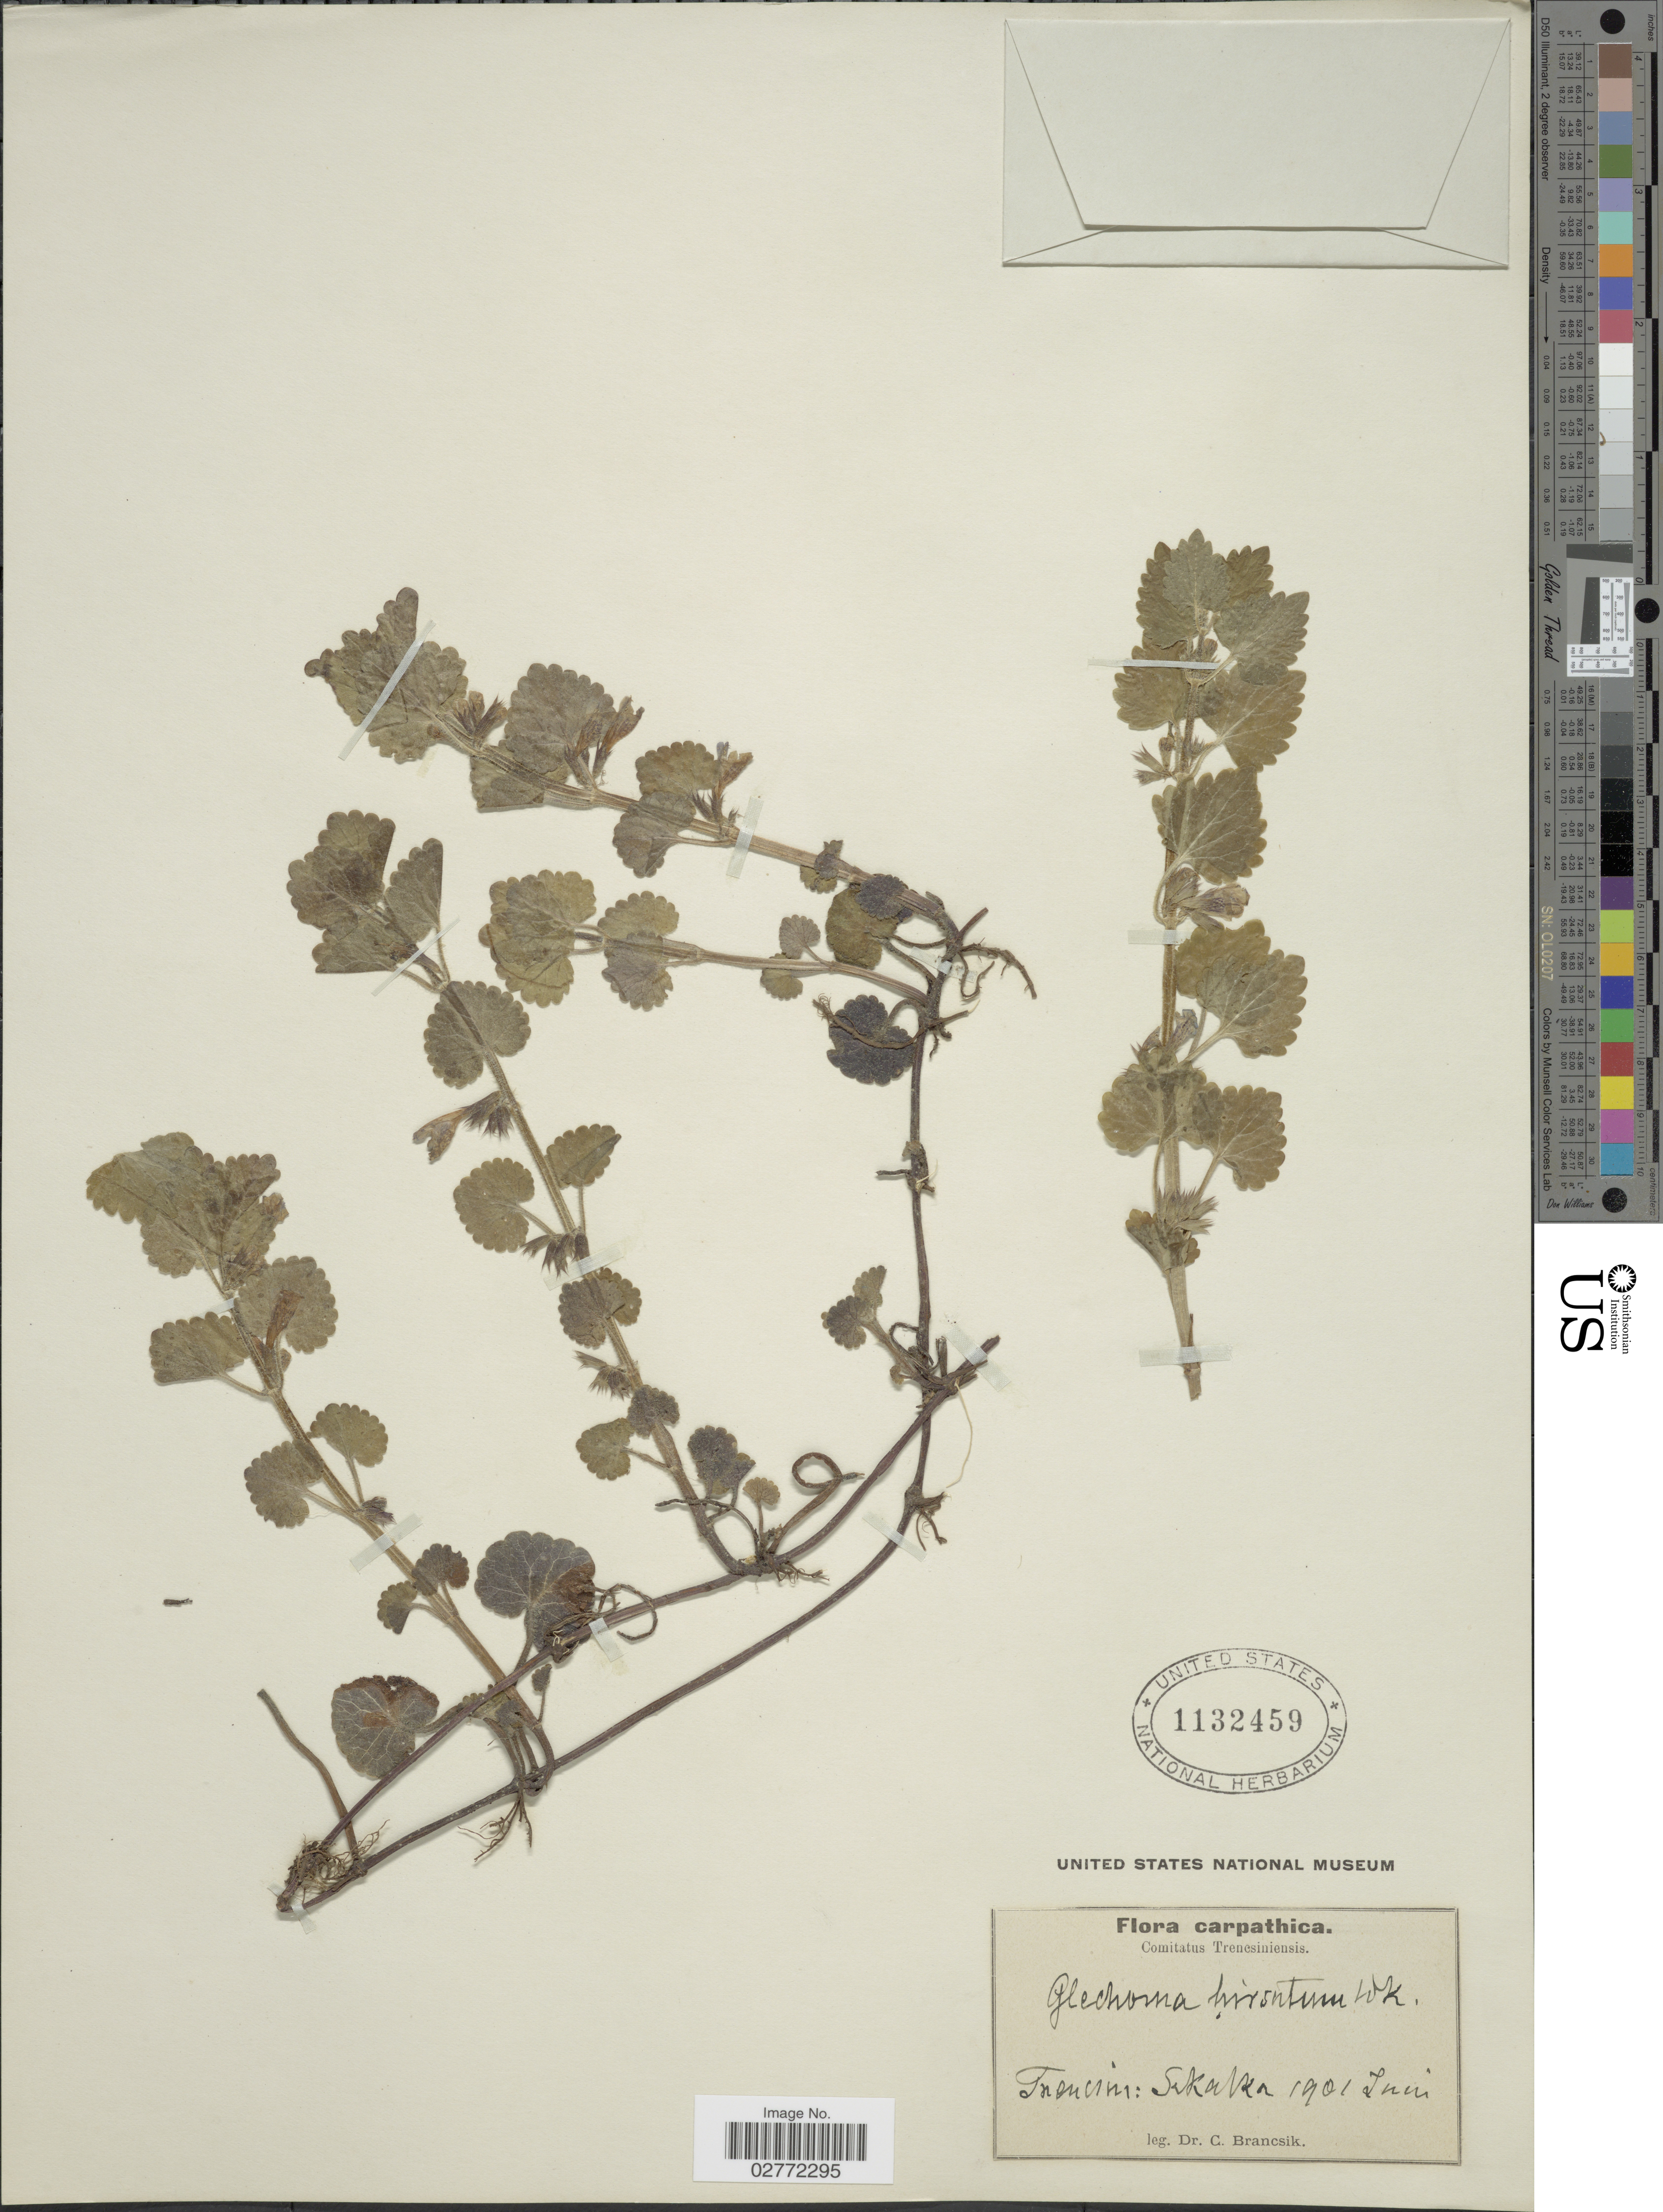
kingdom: Plantae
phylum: Tracheophyta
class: Magnoliopsida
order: Lamiales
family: Lamiaceae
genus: Glechoma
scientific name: Glechoma hirsuta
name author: Waldst. & Kit.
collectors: C. Brancsik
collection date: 1901-06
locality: Carpathica. Comitatus Trenesiniensis. Francin: Sekaka [interpreted]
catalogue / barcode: US 1132459